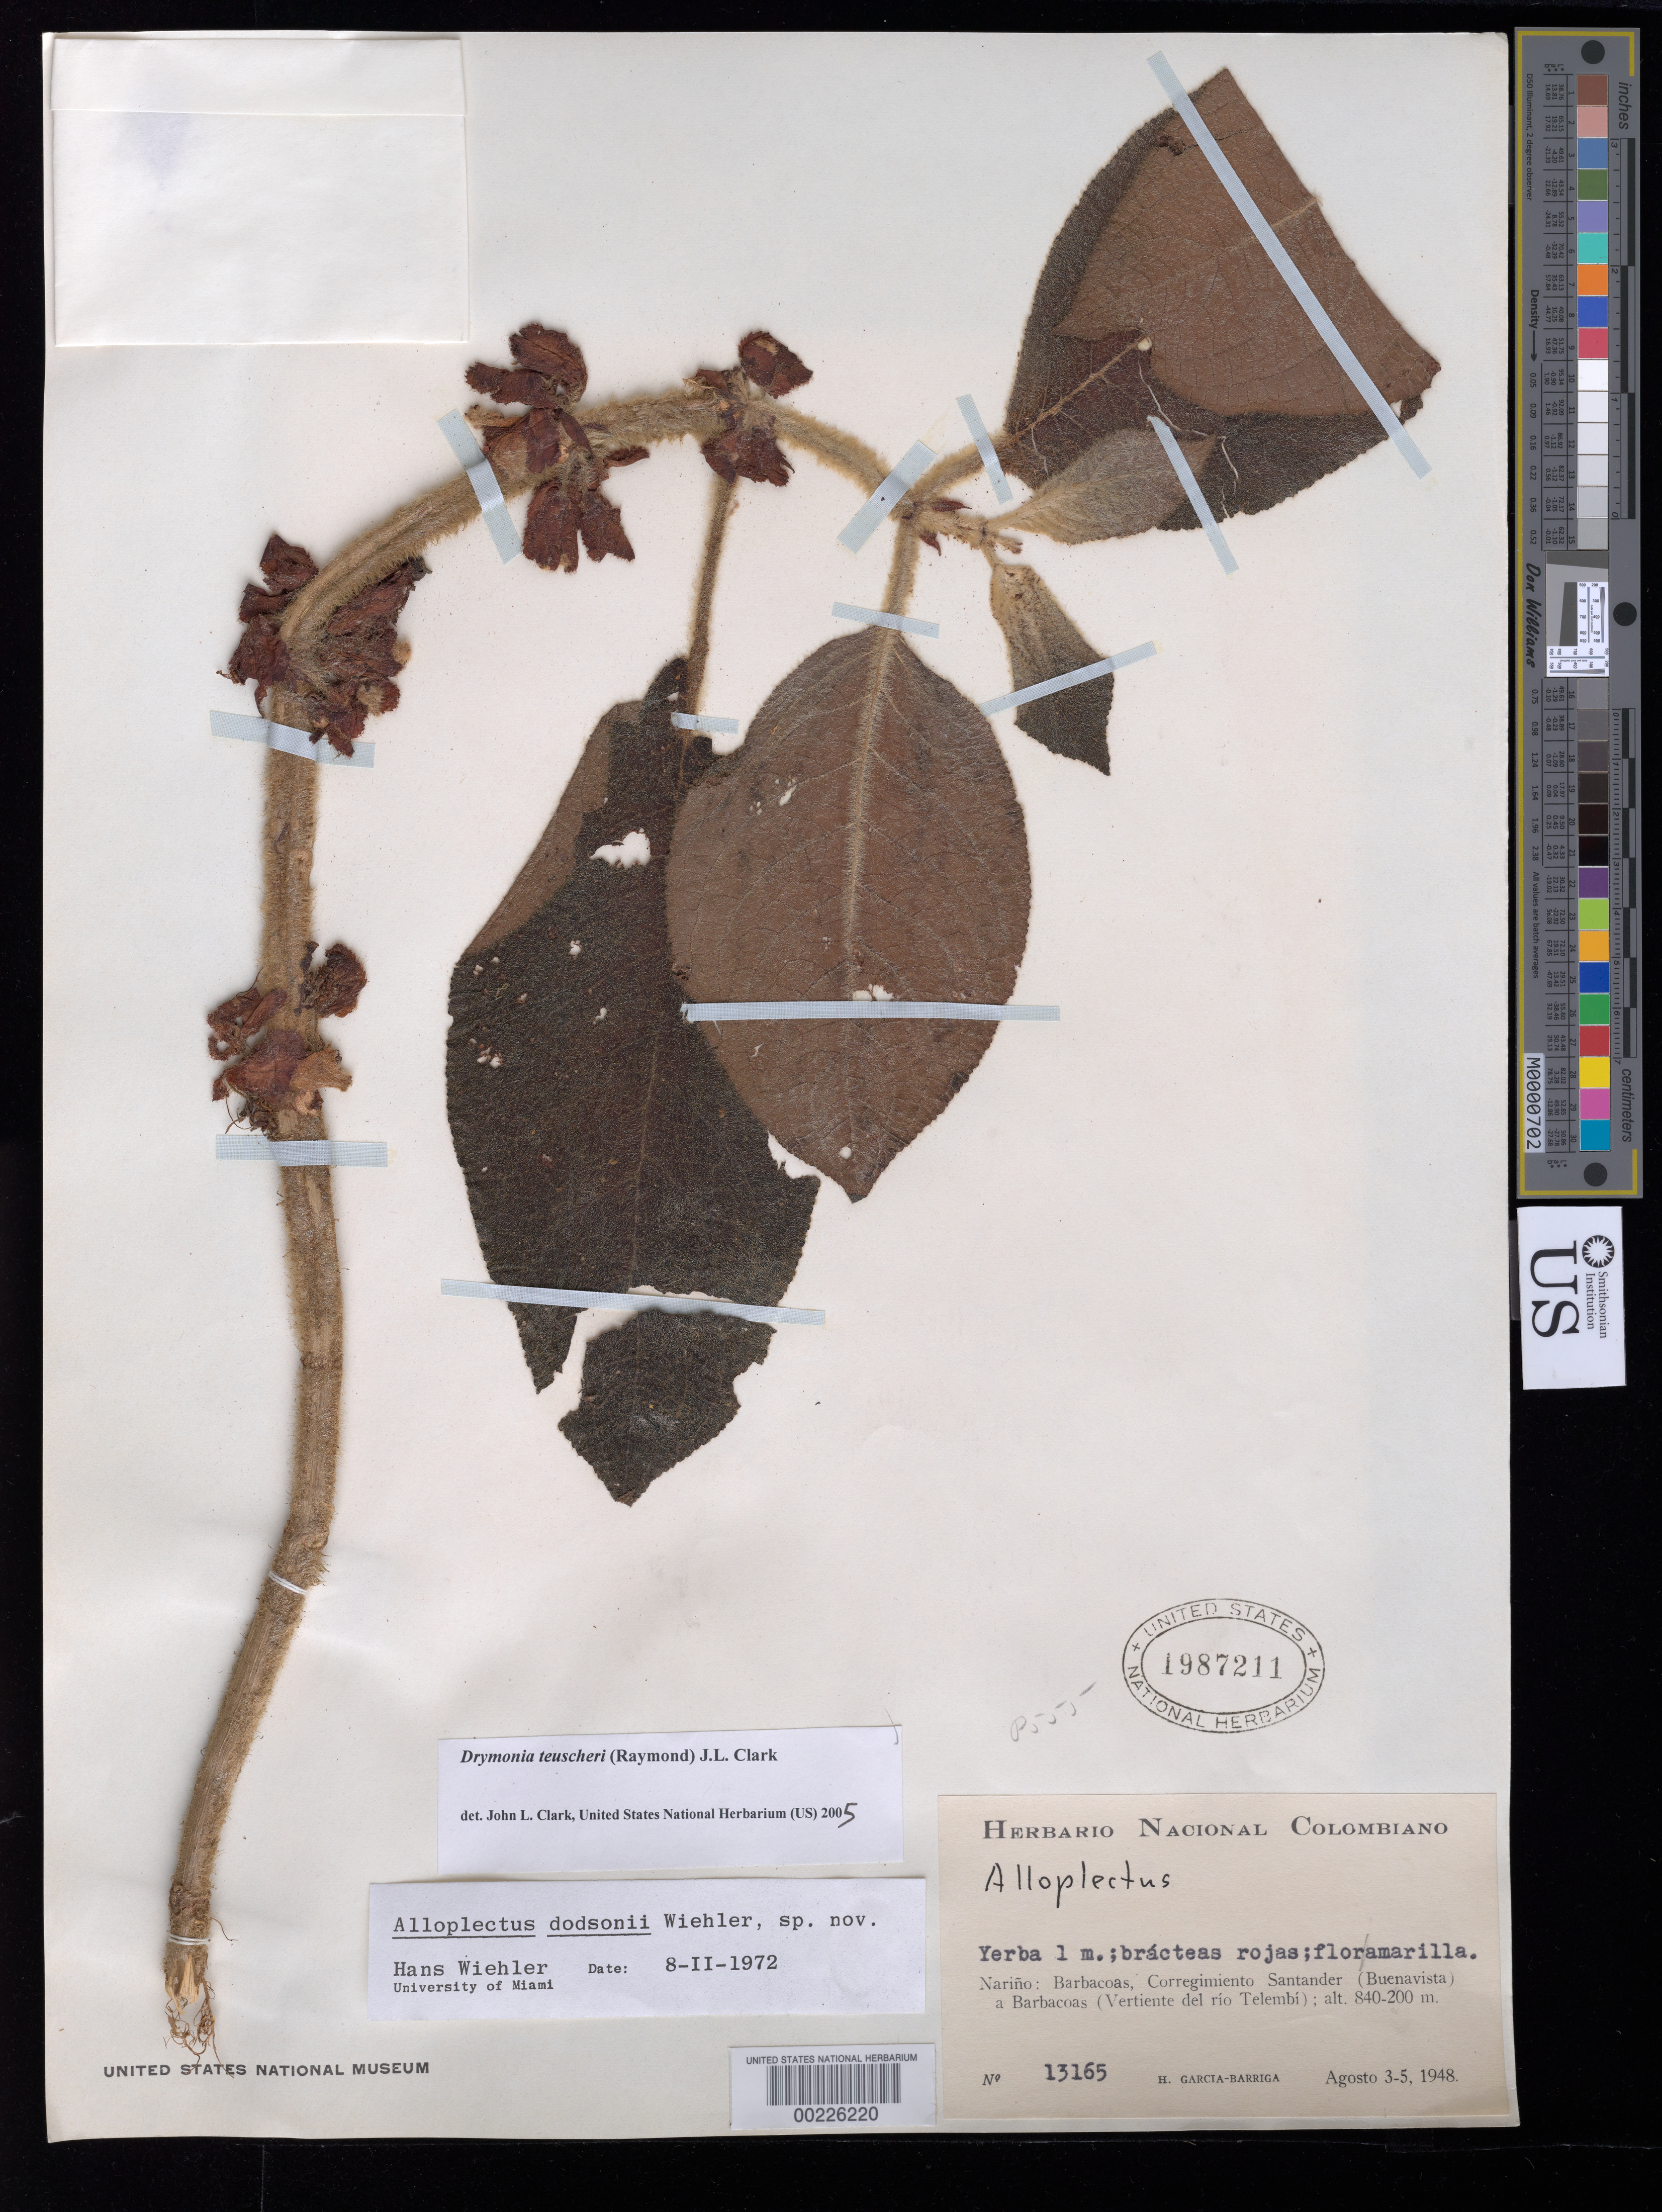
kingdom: Plantae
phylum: Tracheophyta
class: Magnoliopsida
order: Lamiales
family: Gesneriaceae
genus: Drymonia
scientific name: Drymonia teuscheri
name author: (Raymond) J.L. Clark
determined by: Clark, J. L., (SEL), The Marie Selby Botanical Garden (UNITED STATES)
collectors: H. García Barriga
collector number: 13165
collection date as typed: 3-5 Aug 1948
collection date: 1948-08-03/1948-08-05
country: Colombia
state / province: Nariño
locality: Barbacoas, Corregimento Santander (Buenavista) to Barbacoas (slopes of Rio Telembi)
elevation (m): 200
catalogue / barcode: US 1987211